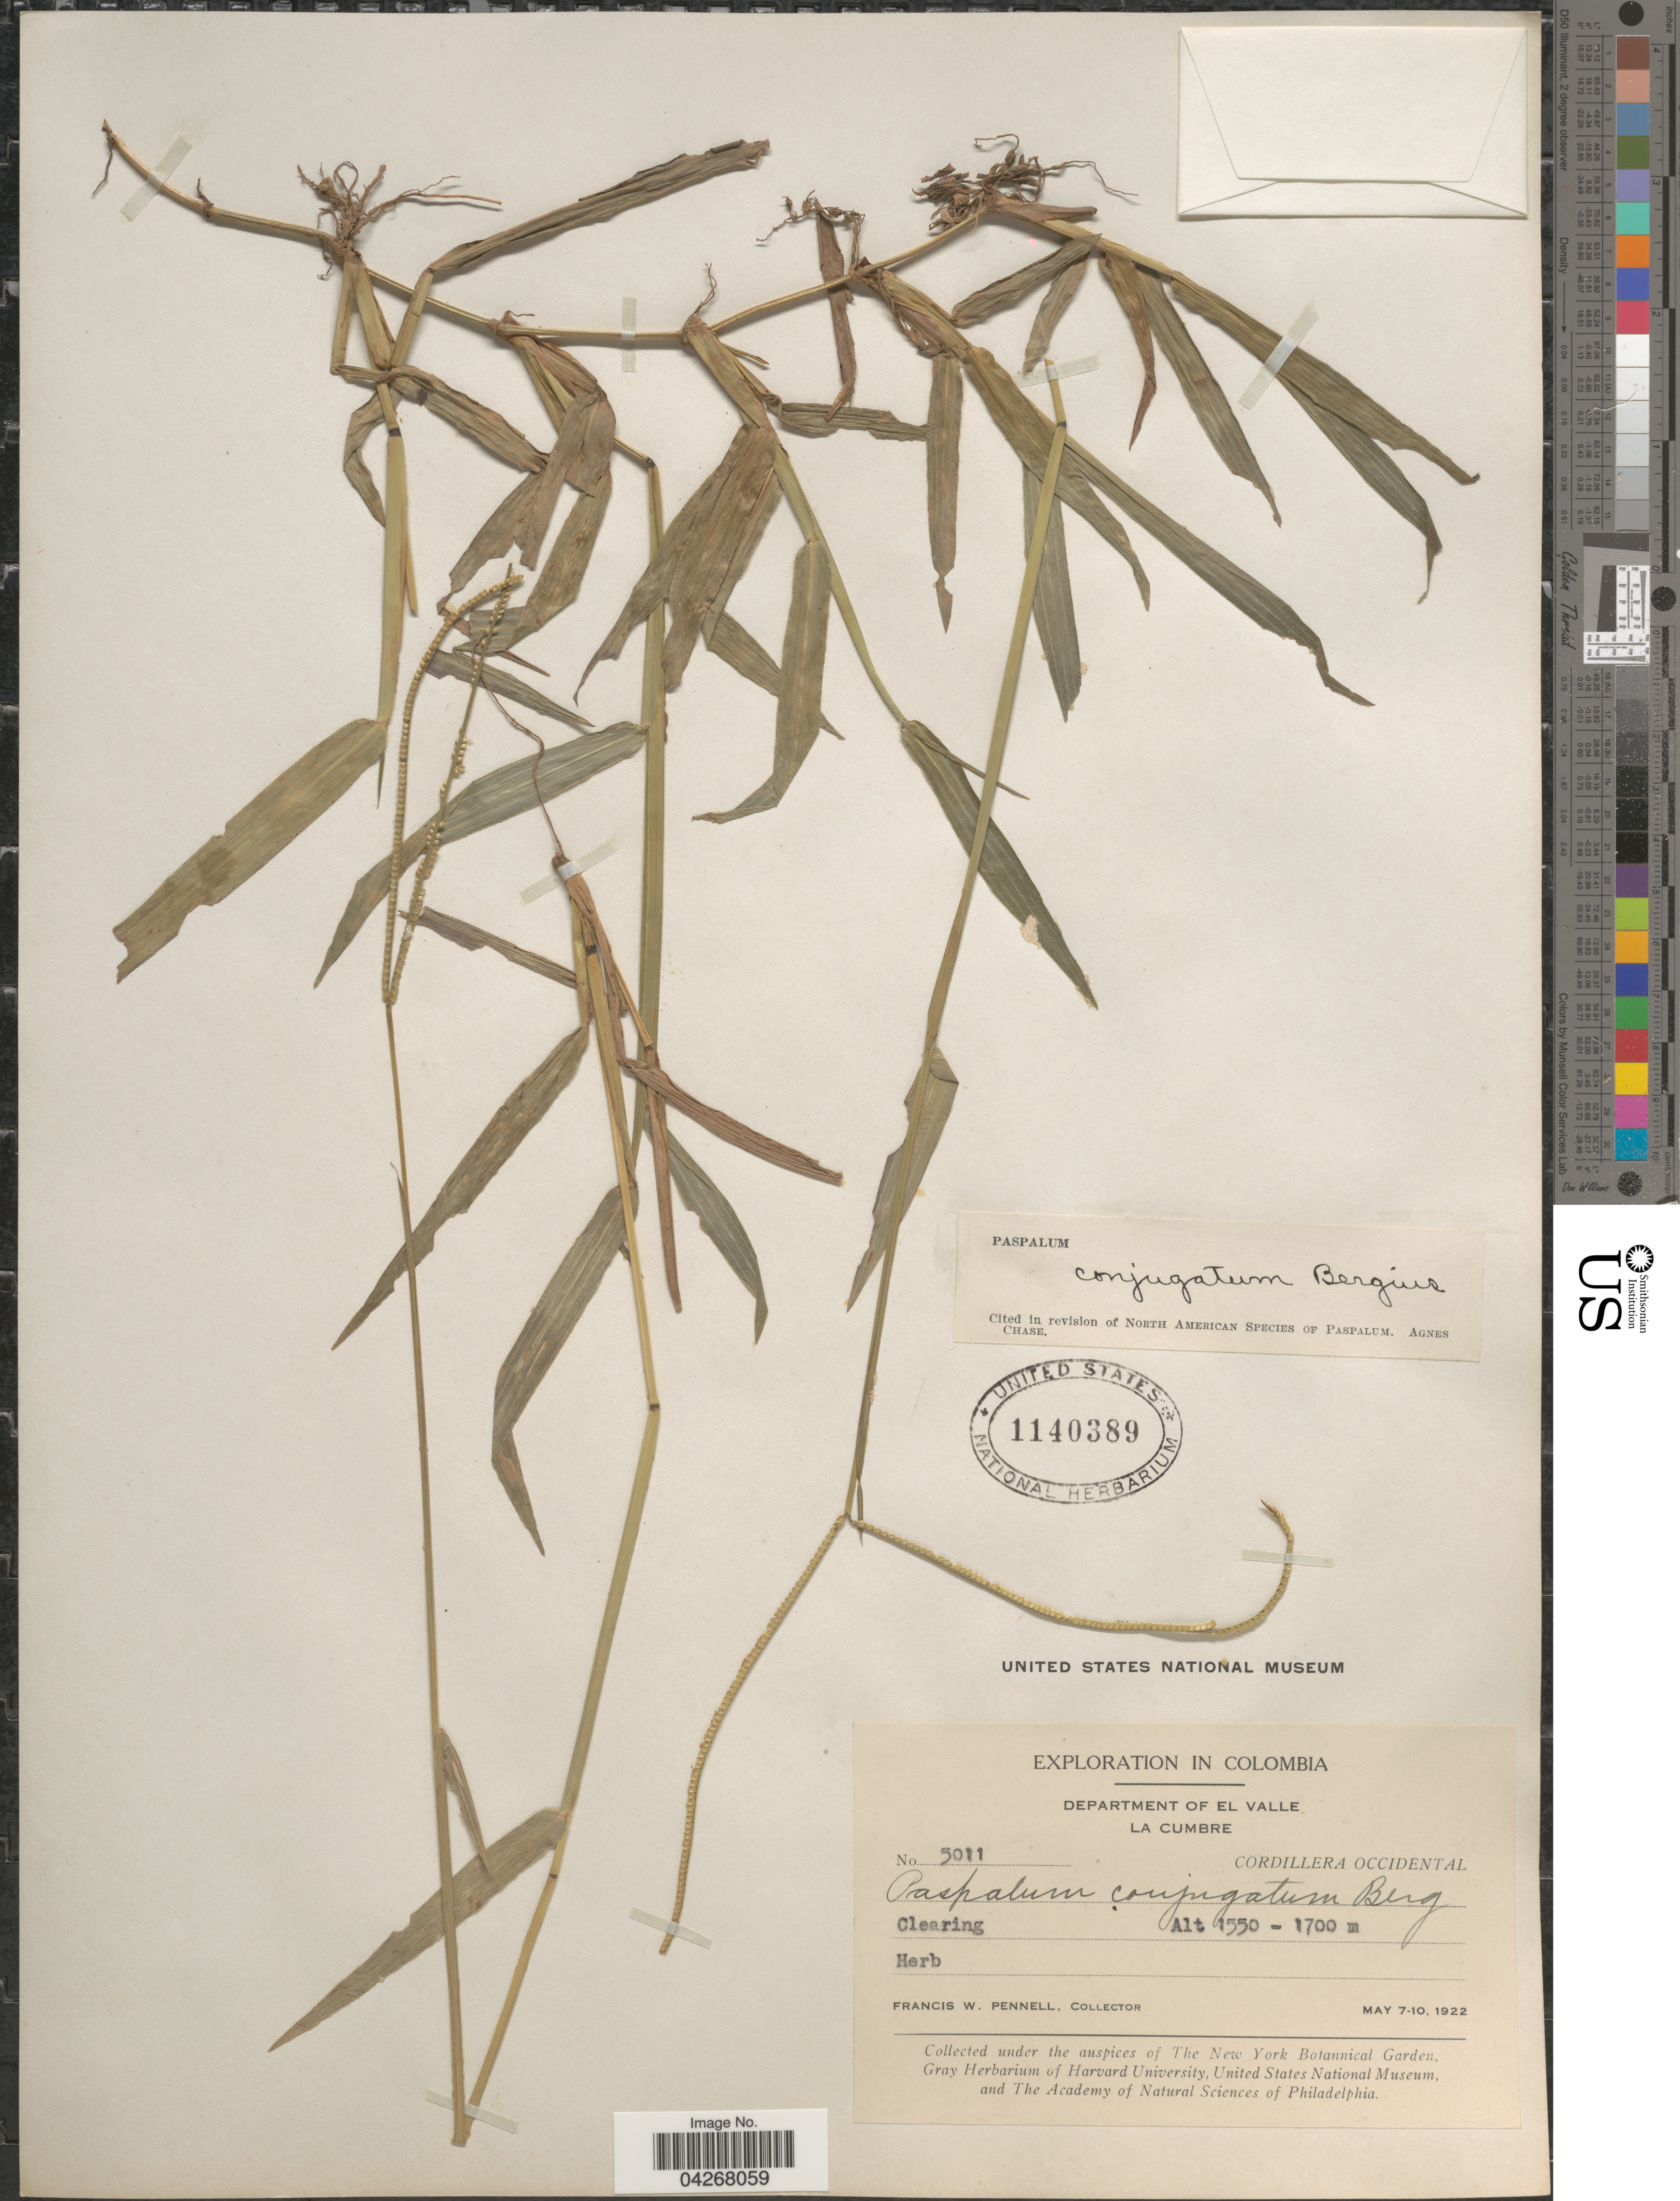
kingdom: Plantae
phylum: Tracheophyta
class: Liliopsida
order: Poales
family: Poaceae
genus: Paspalum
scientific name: Paspalum conjugatum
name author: P.J. Bergius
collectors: F. W. Pennell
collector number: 5011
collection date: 1922-05-07/1922-05-10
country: Colombia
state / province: Valle del Cauca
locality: Exploration in Colombia. Department of El Valle. La Cumbre. Cordillera Occidental.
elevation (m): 1550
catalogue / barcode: US 1140389